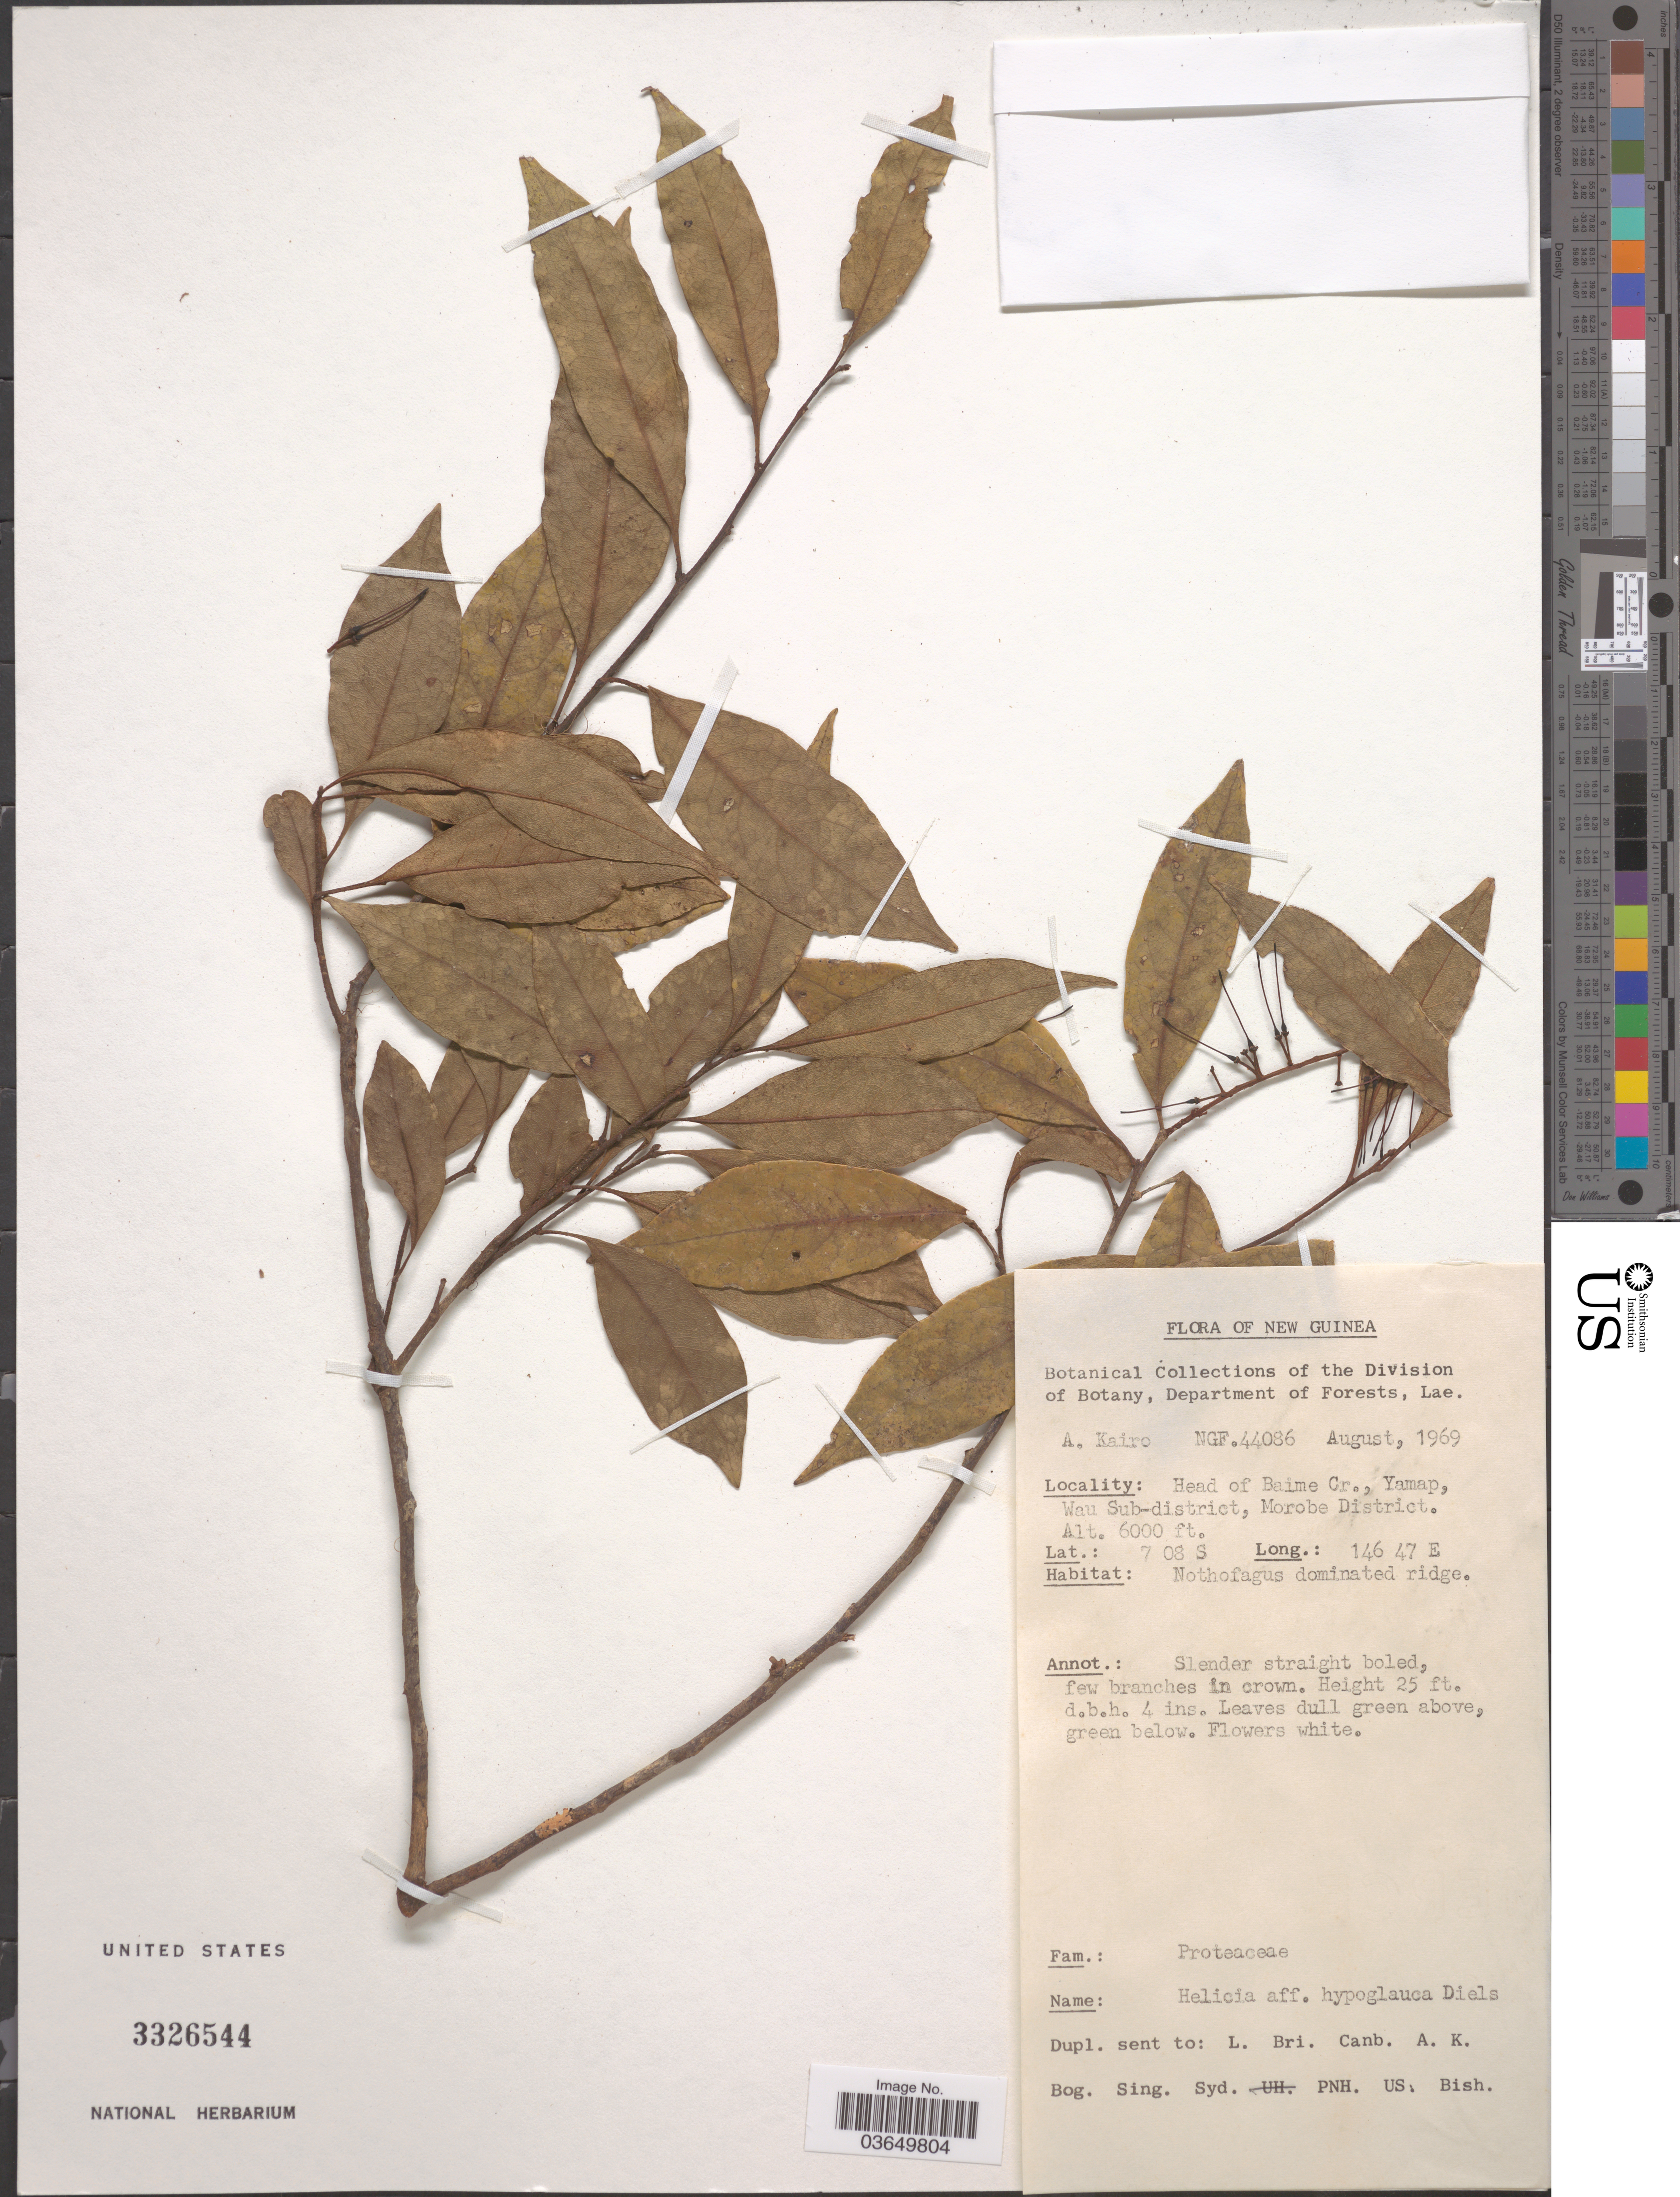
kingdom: Plantae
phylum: Tracheophyta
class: Magnoliopsida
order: Proteales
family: Proteaceae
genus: Helicia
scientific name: Helicia hypoglauca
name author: Diels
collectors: A. Kairo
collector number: NGF 44086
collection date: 1969-08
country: Papua New Guinea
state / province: Morobe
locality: New Guinea. Head of Baime Cr., Yamap, Wau Sub-district, Morobe District.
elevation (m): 1829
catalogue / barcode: US 3326544